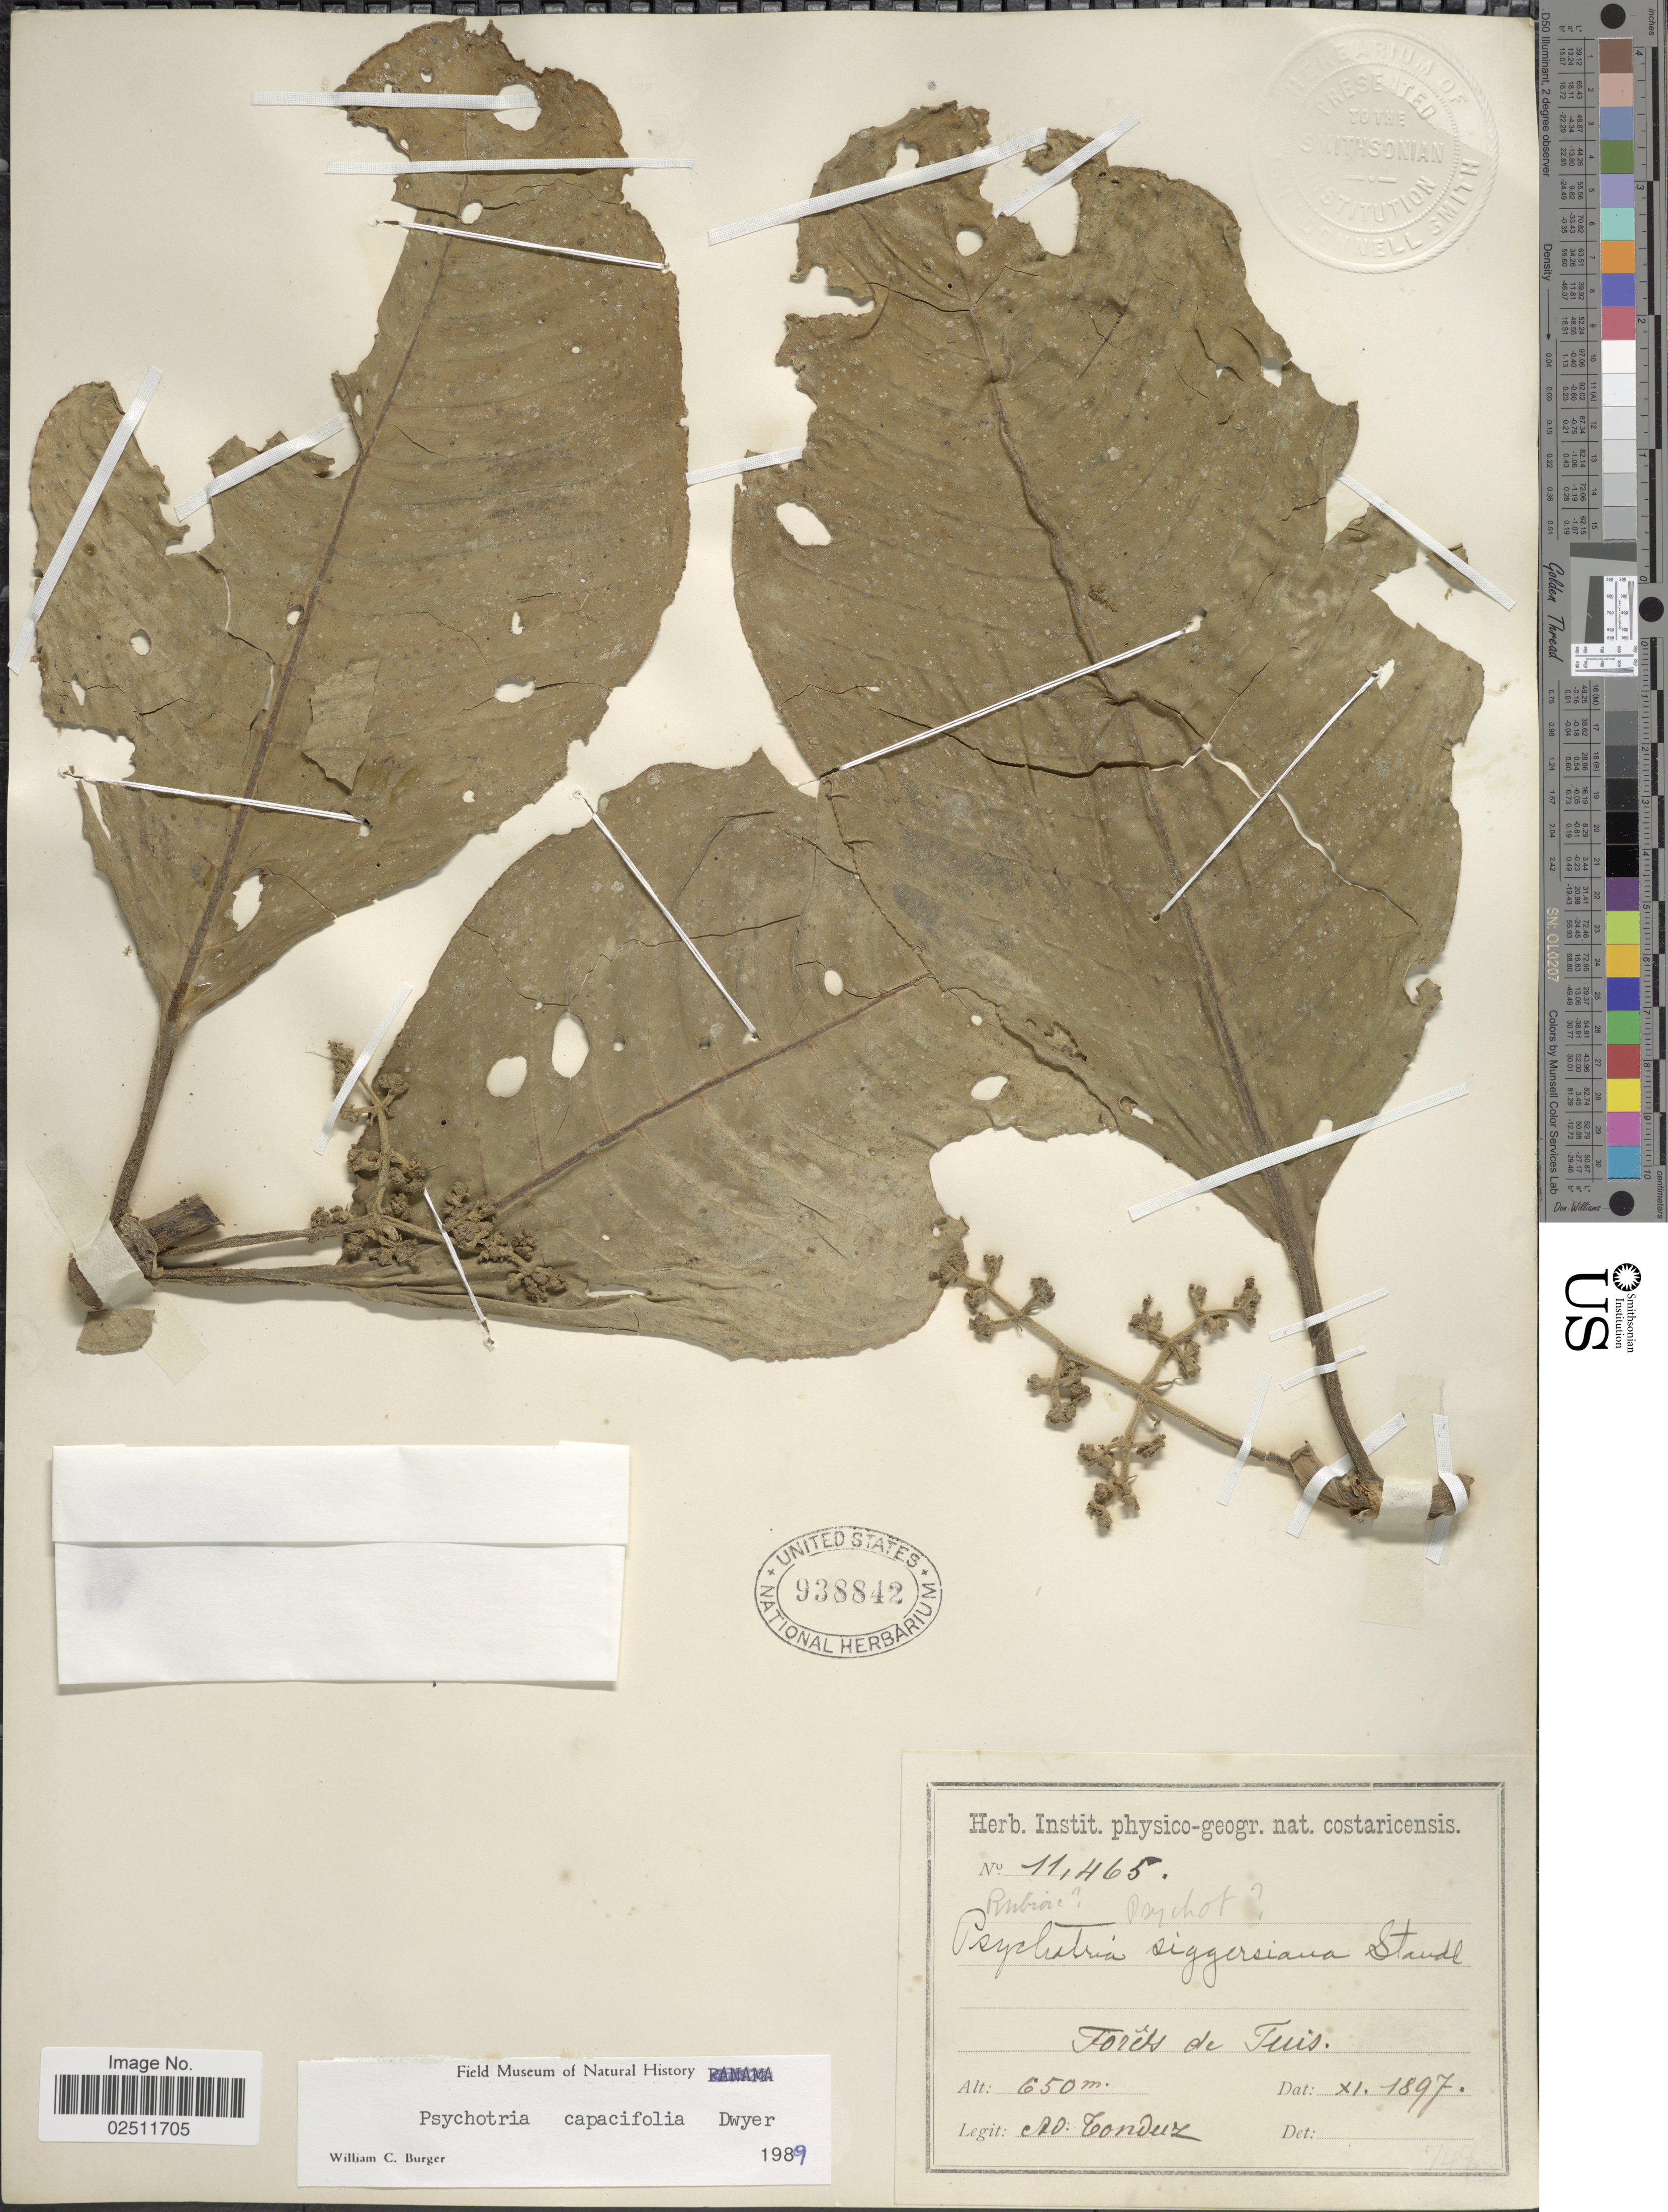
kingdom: Plantae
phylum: Tracheophyta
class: Magnoliopsida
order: Gentianales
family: Rubiaceae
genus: Psychotria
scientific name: Psychotria capacifolia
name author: Dwyer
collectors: A. Tonduz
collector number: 11465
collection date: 1897-11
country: Costa Rica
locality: Forets de Tuis.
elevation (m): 650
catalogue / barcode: US 938842